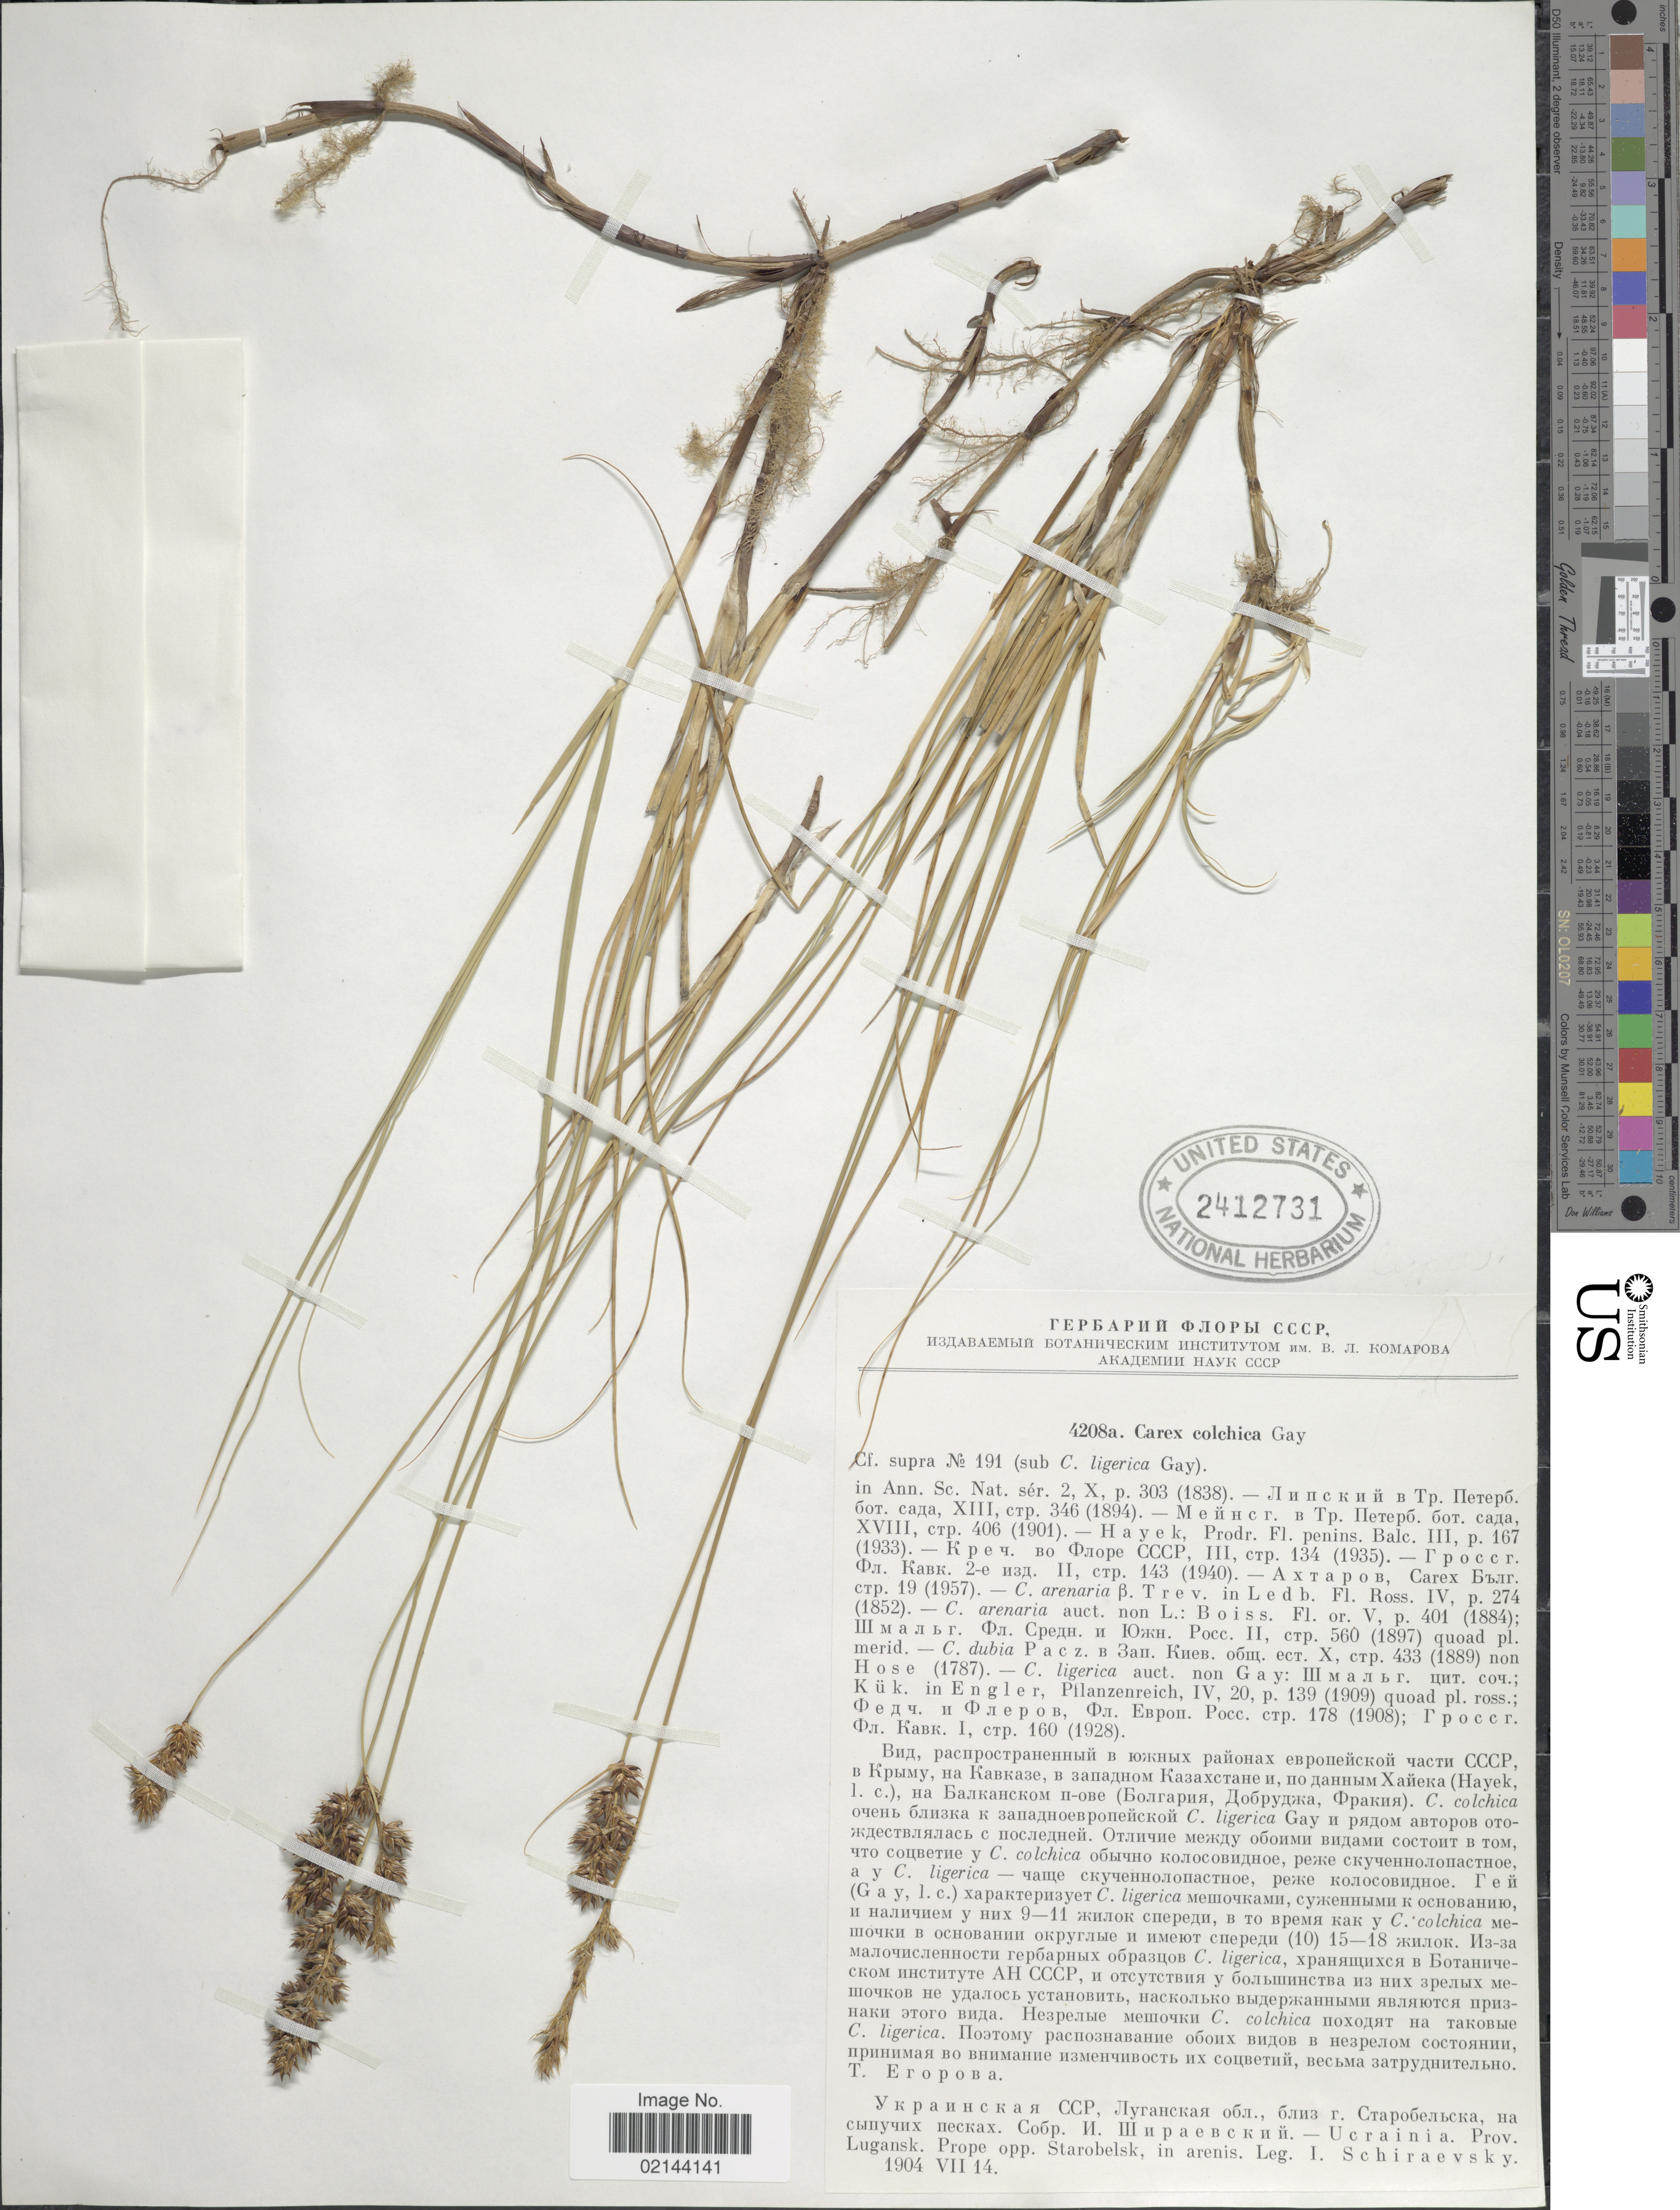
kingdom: Plantae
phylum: Tracheophyta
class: Liliopsida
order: Poales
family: Cyperaceae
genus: Carex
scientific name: Carex colchica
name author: J. Gay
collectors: I. Schiraevsky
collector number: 4208a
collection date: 1904-07-14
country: Ukraine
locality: Ucrainia, Prov. Lugansk., Prope opp. Starobelsk, in arenis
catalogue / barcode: US 2412731